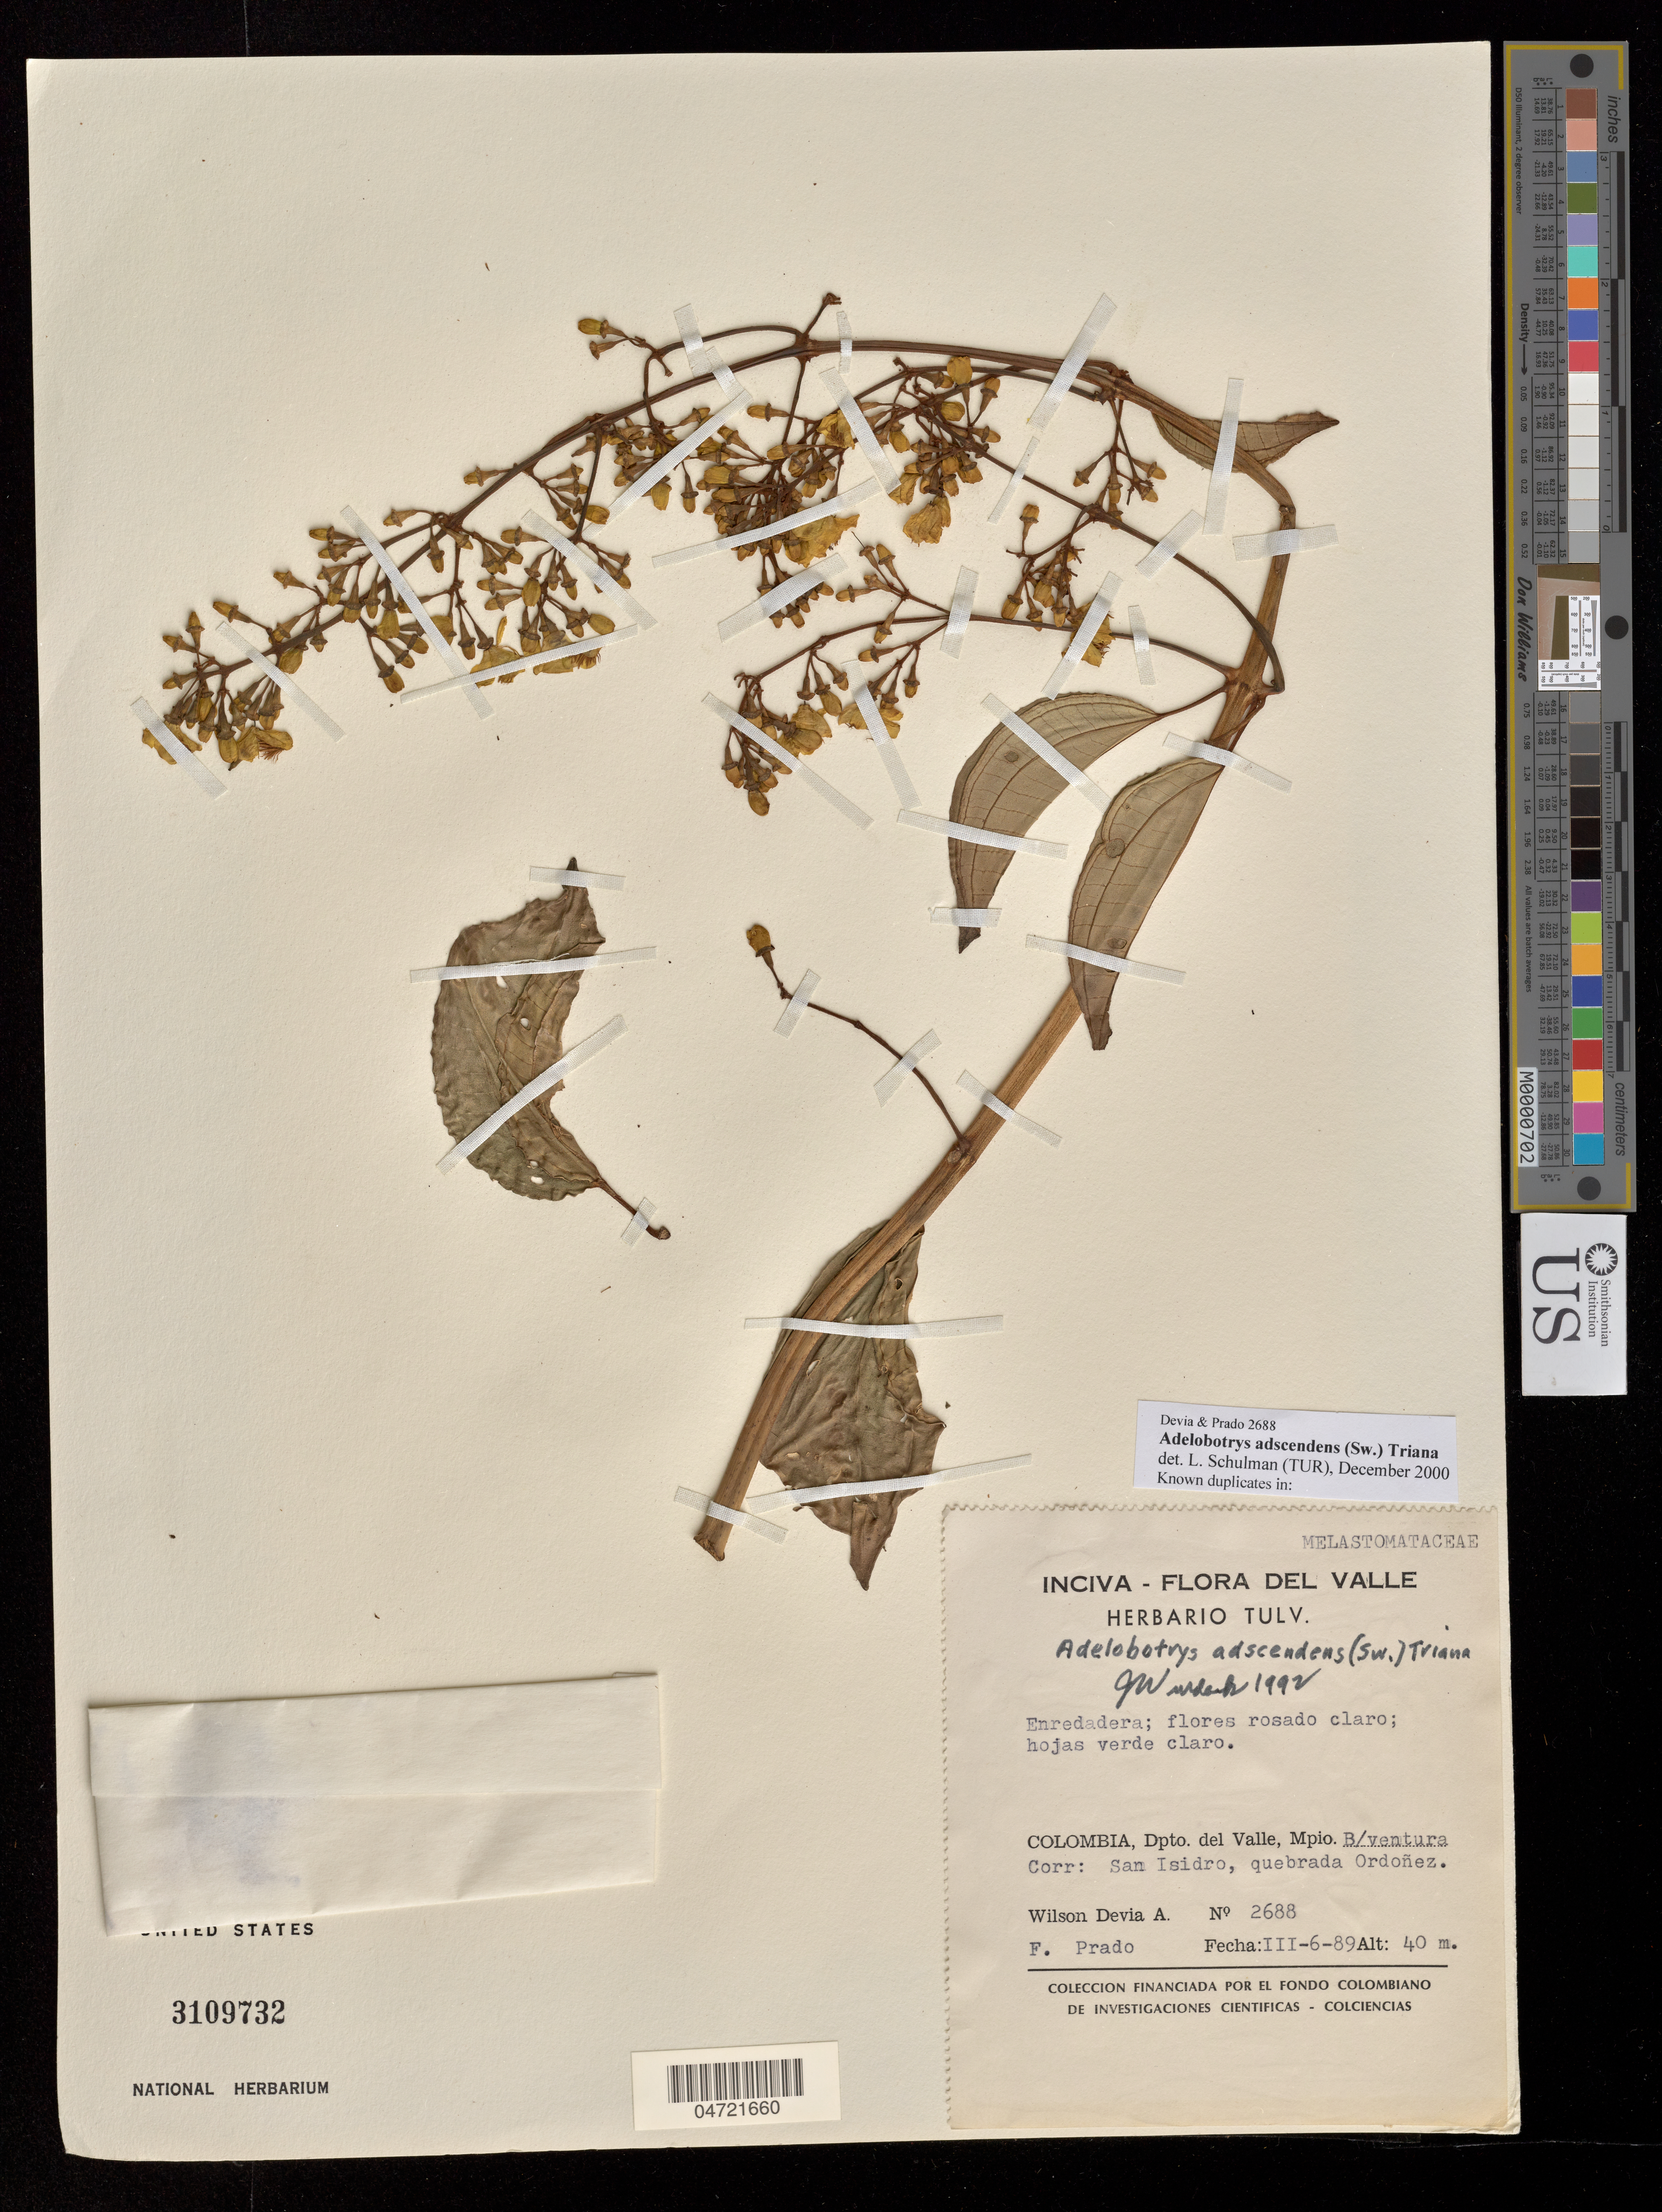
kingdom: Plantae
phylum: Tracheophyta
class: Magnoliopsida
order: Myrtales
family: Melastomataceae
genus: Adelobotrys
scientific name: Adelobotrys adscendens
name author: (Sw.) Triana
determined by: Schulman, Leif, (TUR), University of Turku (FINLAND)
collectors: W. Devia A. & F. Prado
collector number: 2688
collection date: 1989-03-06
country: Colombia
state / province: Valle del Cauca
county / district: Buenaventura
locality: Dpto. del Valle, Mpio. B/ventura. Corr: San Isidro, quebrada Ordonez.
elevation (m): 40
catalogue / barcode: US 3109732